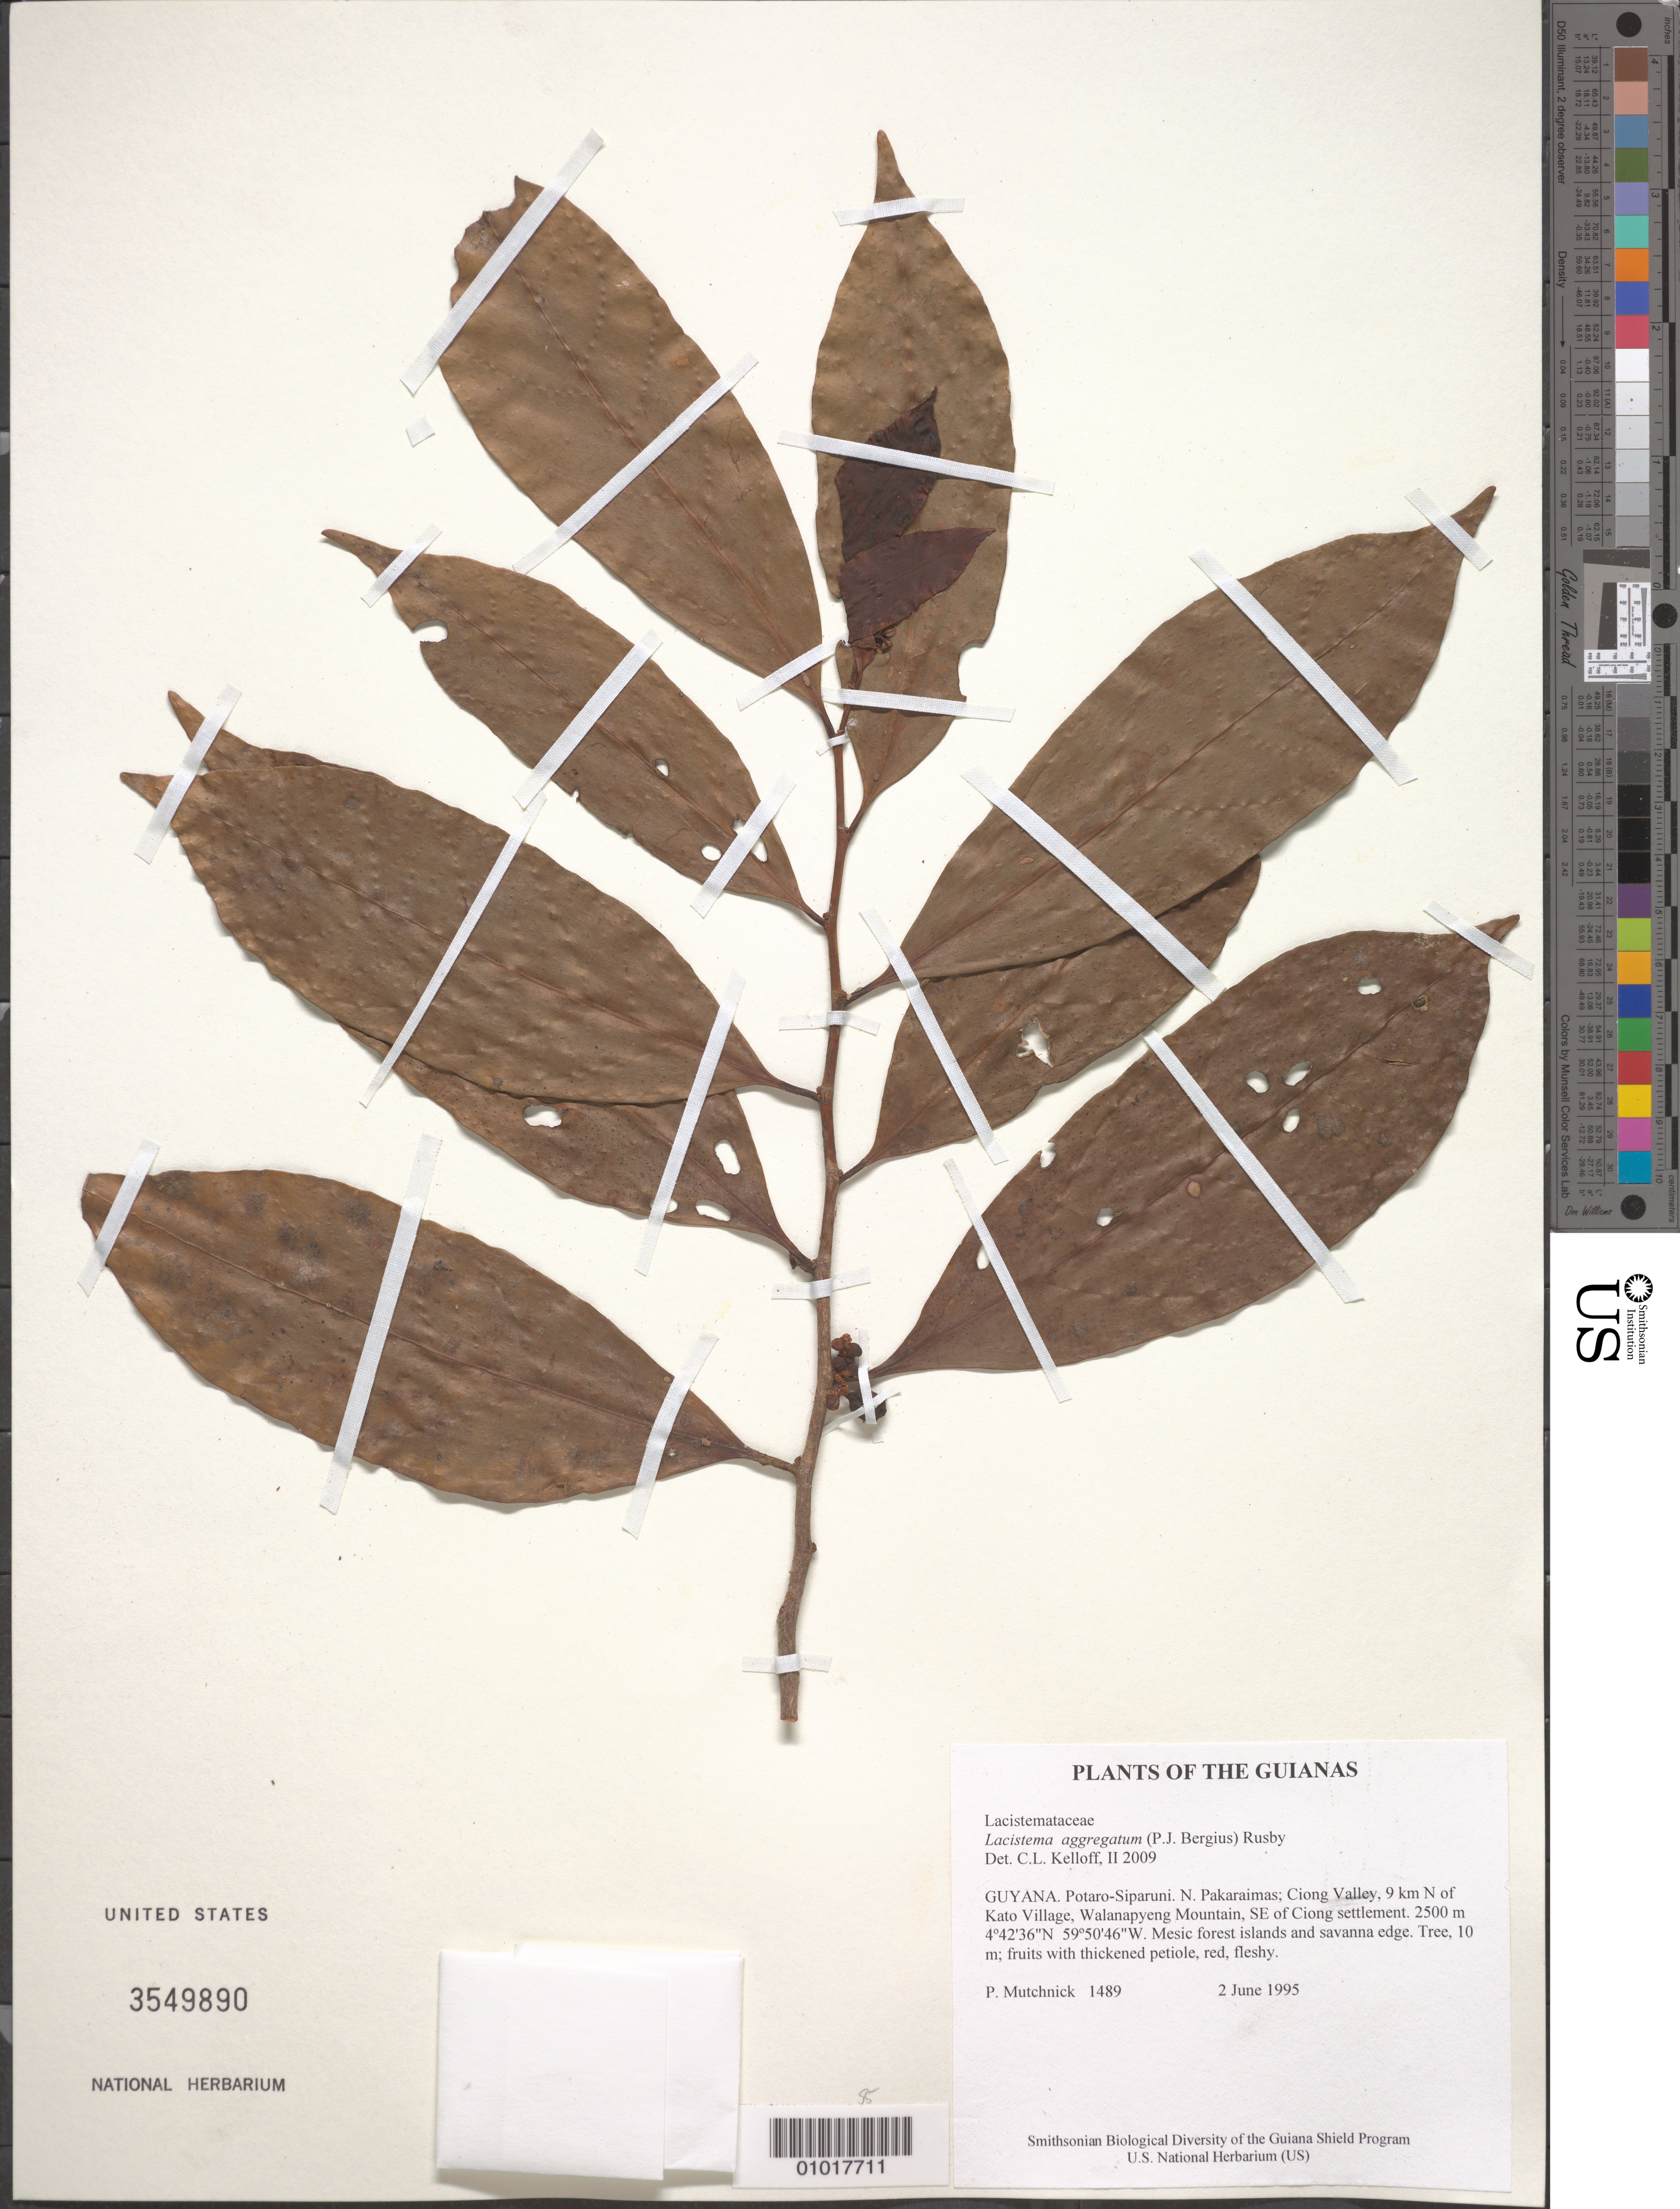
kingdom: Plantae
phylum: Tracheophyta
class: Magnoliopsida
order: Malpighiales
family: Lacistemataceae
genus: Lacistema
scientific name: Lacistema aggregatum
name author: (P.J. Bergius) Rusby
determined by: Kelloff, Carol L., (US), Smithsonian Institution - National Museum of Natural History (UNITED STATES)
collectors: P. Mutchnick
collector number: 1489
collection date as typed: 2 June 1995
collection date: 1995-06-02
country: Guyana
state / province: Potaro-Siparuni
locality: N. Pakaraimas; Ciong Valley, 9 km N of Kato Village, Walanapyeng Mountain, SE of Ciong settlement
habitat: Mesic forest islands and savanna edge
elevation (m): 2500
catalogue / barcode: US 3549890